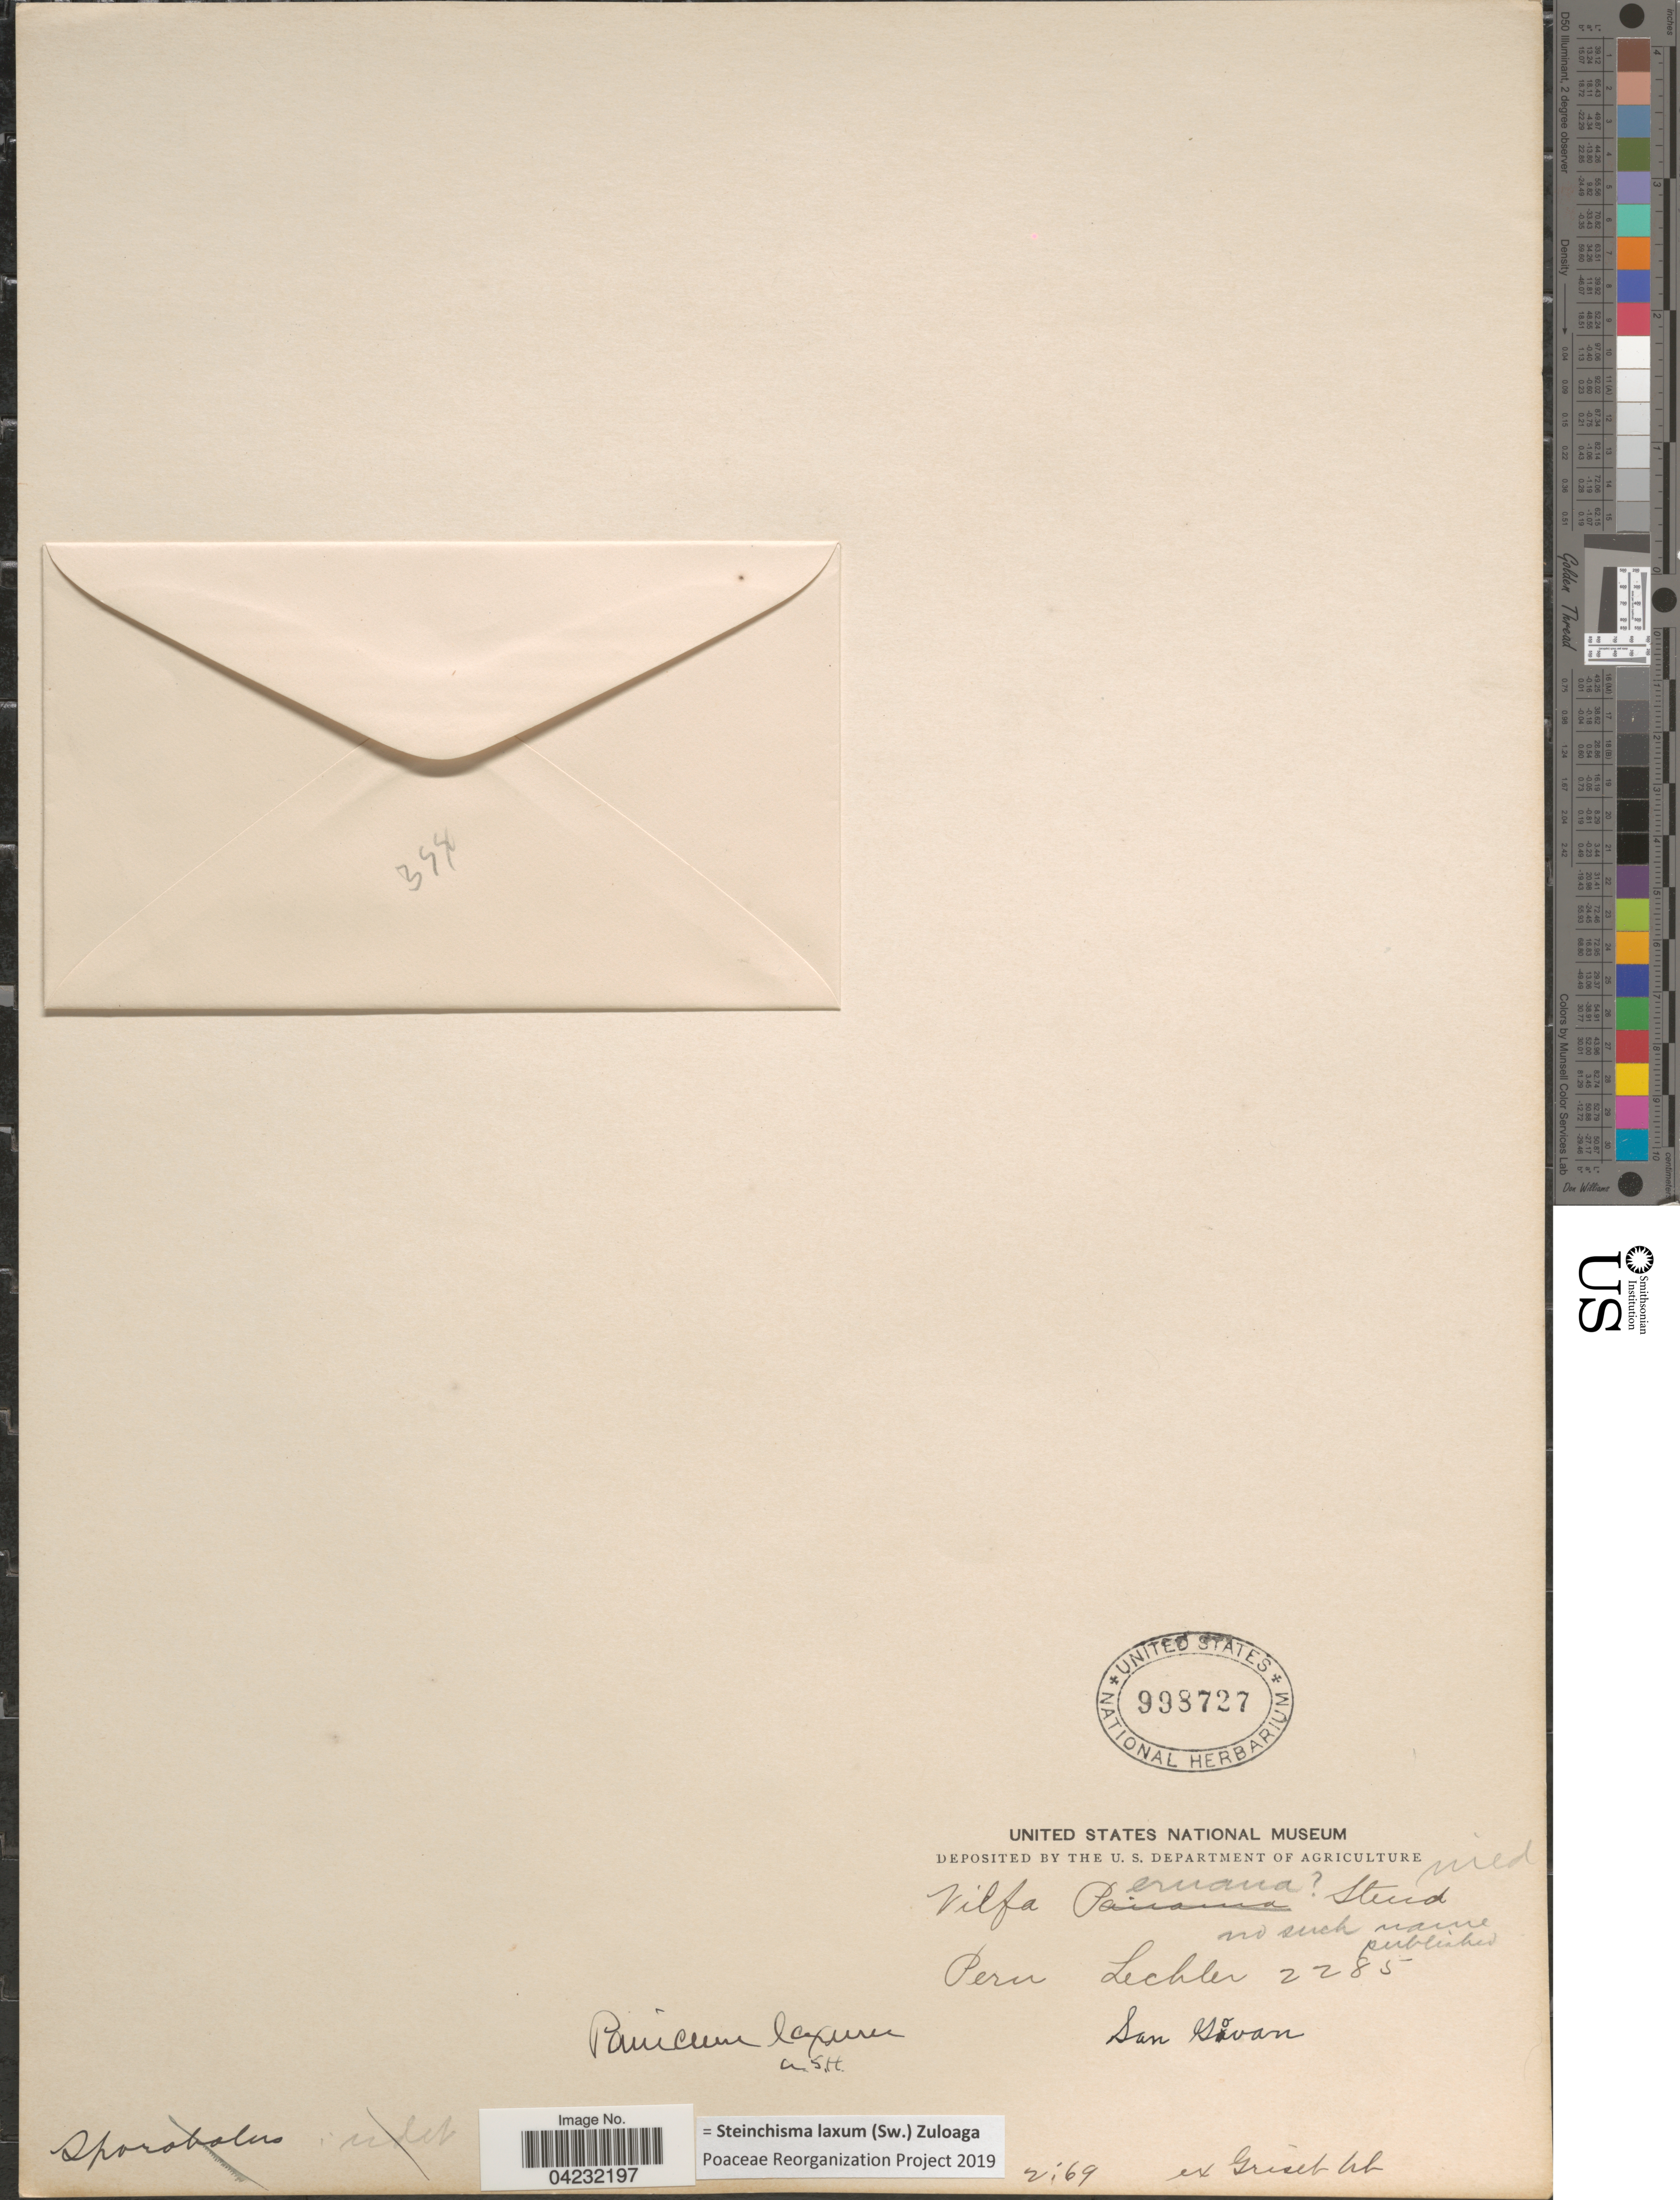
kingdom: Plantae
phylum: Tracheophyta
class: Liliopsida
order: Poales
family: Poaceae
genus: Steinchisma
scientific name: Steinchisma laxum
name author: (Sw.) Zuloaga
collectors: -. Lechler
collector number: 2285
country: Peru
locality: San Govan.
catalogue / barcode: US 998727